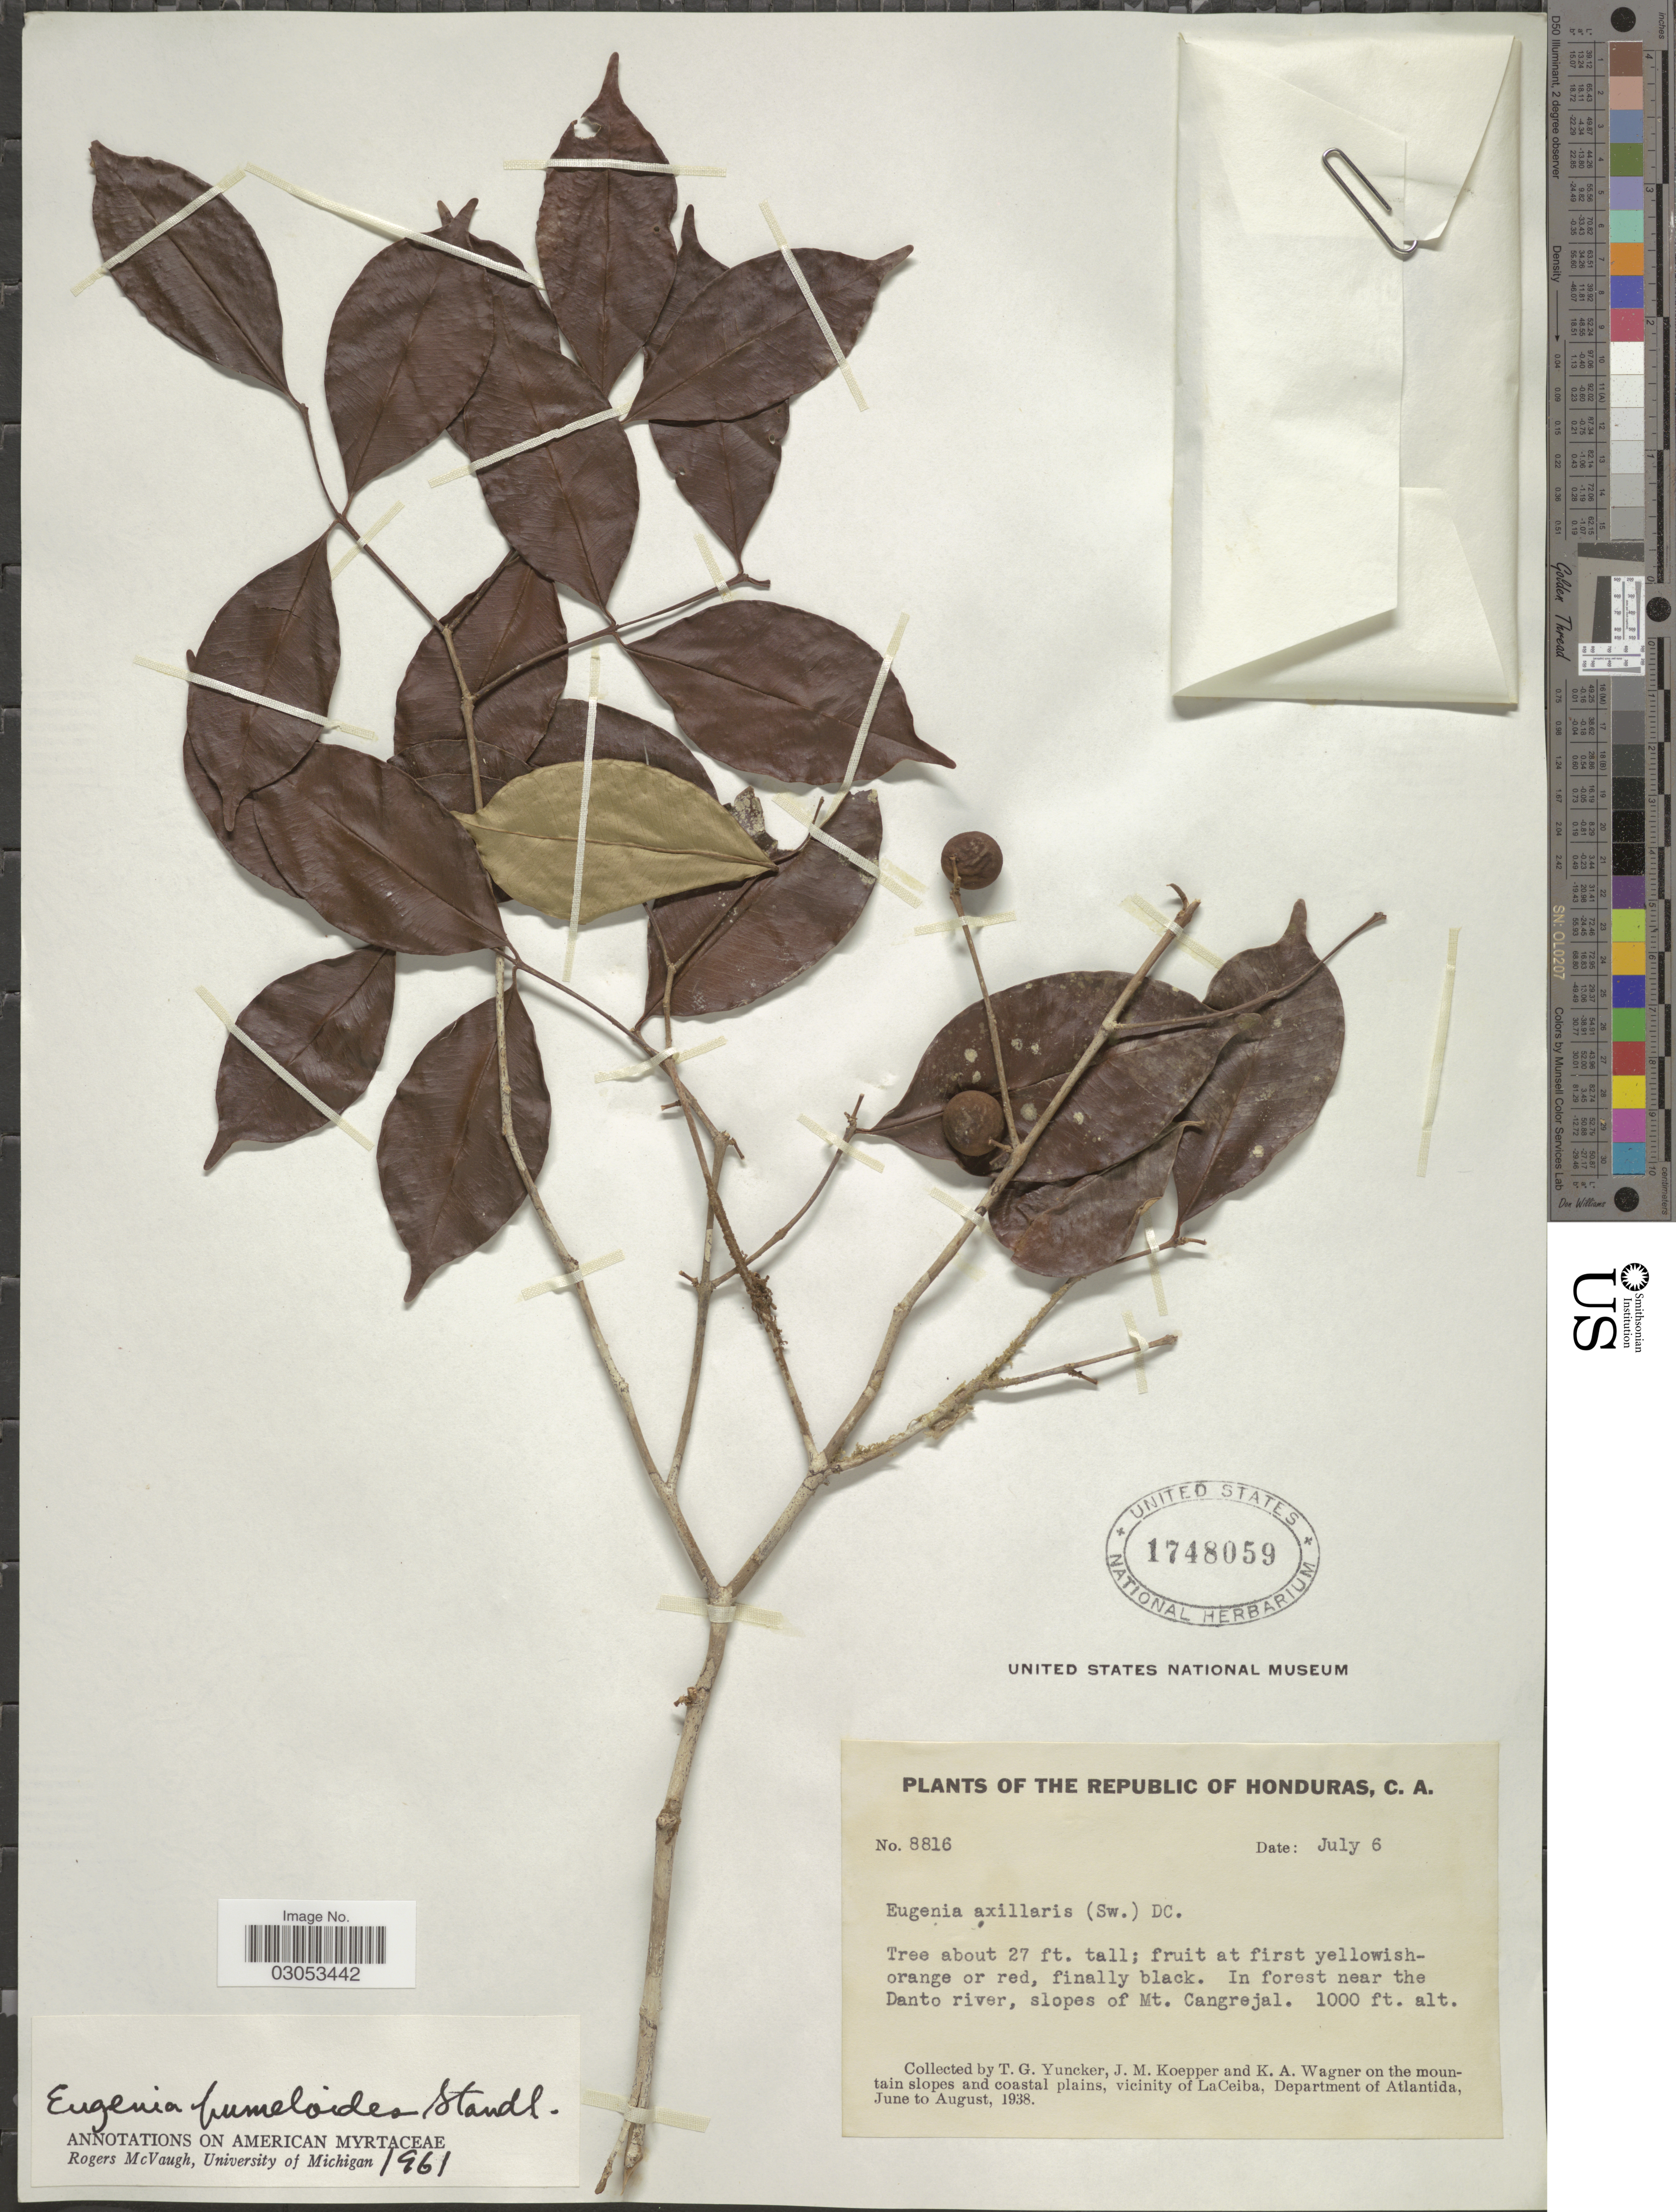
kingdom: Plantae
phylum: Tracheophyta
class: Magnoliopsida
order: Myrtales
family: Myrtaceae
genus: Eugenia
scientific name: Eugenia bumelioides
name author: Standl.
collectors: T. G. Yuncker, J. M. Koepper & K. A. Wagner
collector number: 8816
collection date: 1938-07-06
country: Honduras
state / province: Atlántida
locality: Republic of Honduras, C.A. In forest near the Danto river, slopes of Mt. Cangrejal. On the mountain slopes and coastal plains, vicinity of LaCeiba, Department of Atlantida.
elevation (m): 305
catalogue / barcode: US 1748059